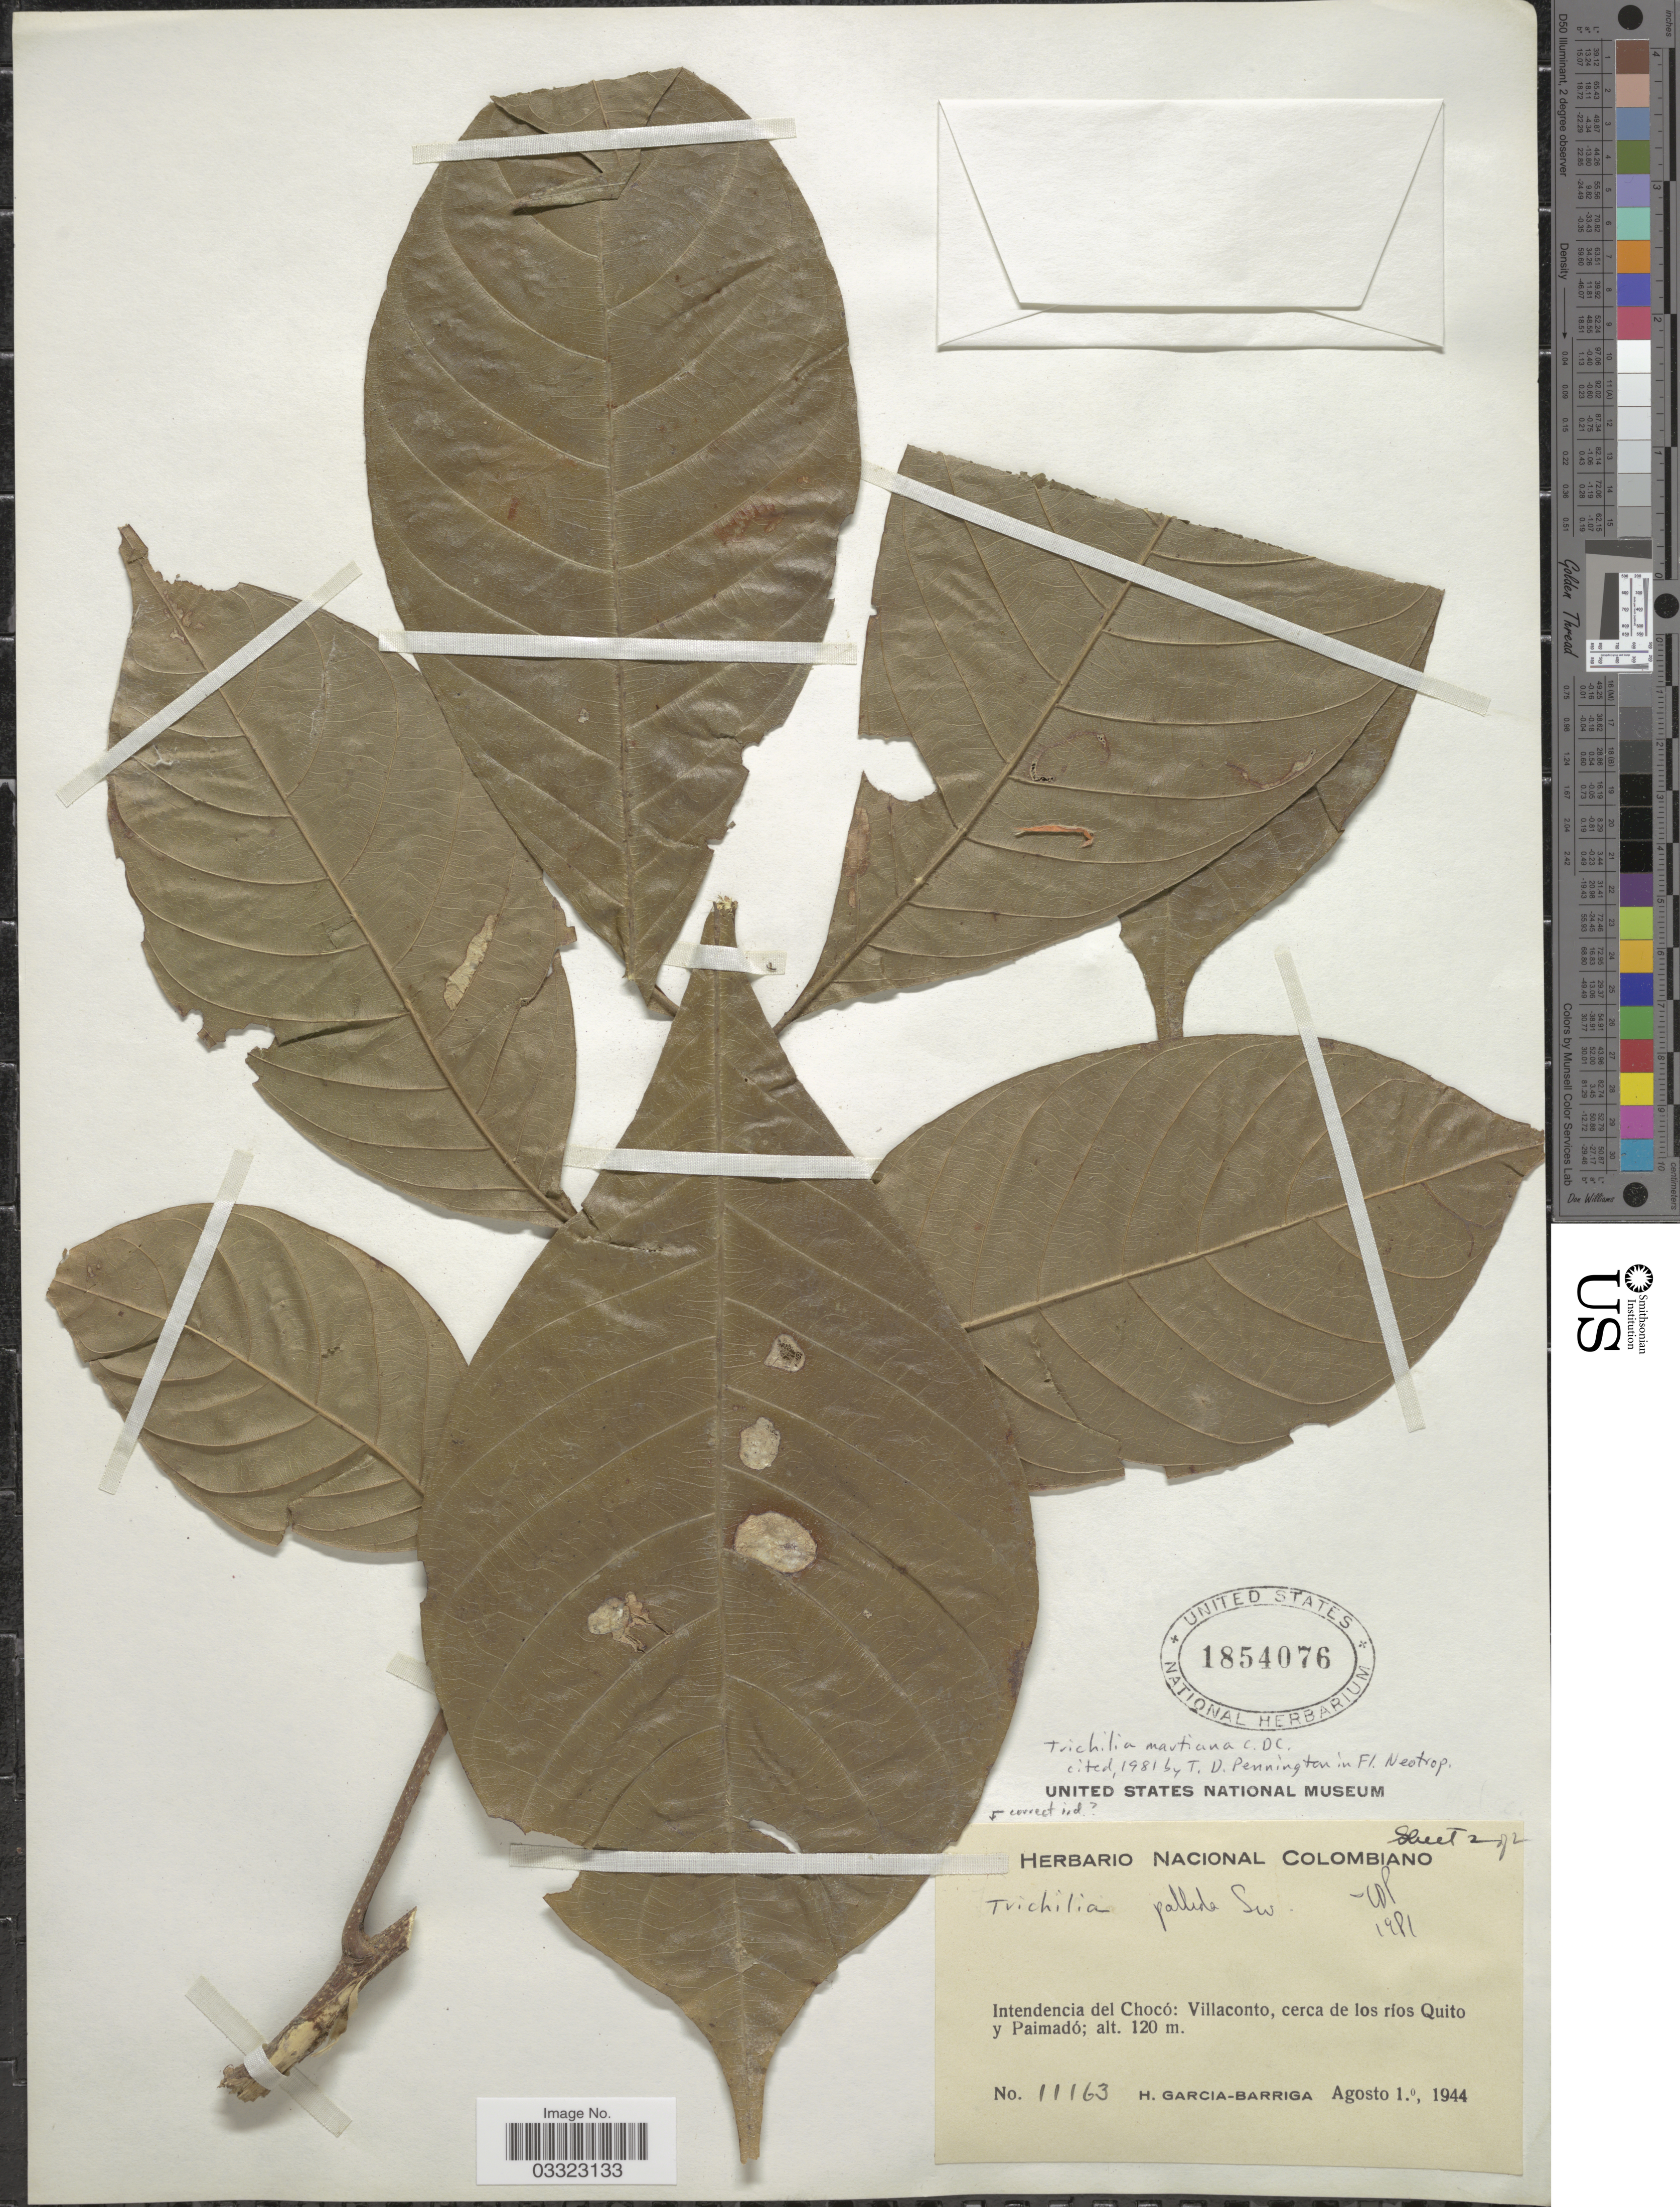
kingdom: Plantae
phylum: Tracheophyta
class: Magnoliopsida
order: Sapindales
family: Meliaceae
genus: Trichilia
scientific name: Trichilia pallida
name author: Sw.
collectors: H. García Barriga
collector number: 11163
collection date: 1944-08-01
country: Colombia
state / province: Chocó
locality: Intendencia del Chocó: Villaconto, cerca de los ríos Quito y Paimadó.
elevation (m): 120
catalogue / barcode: US 1854076